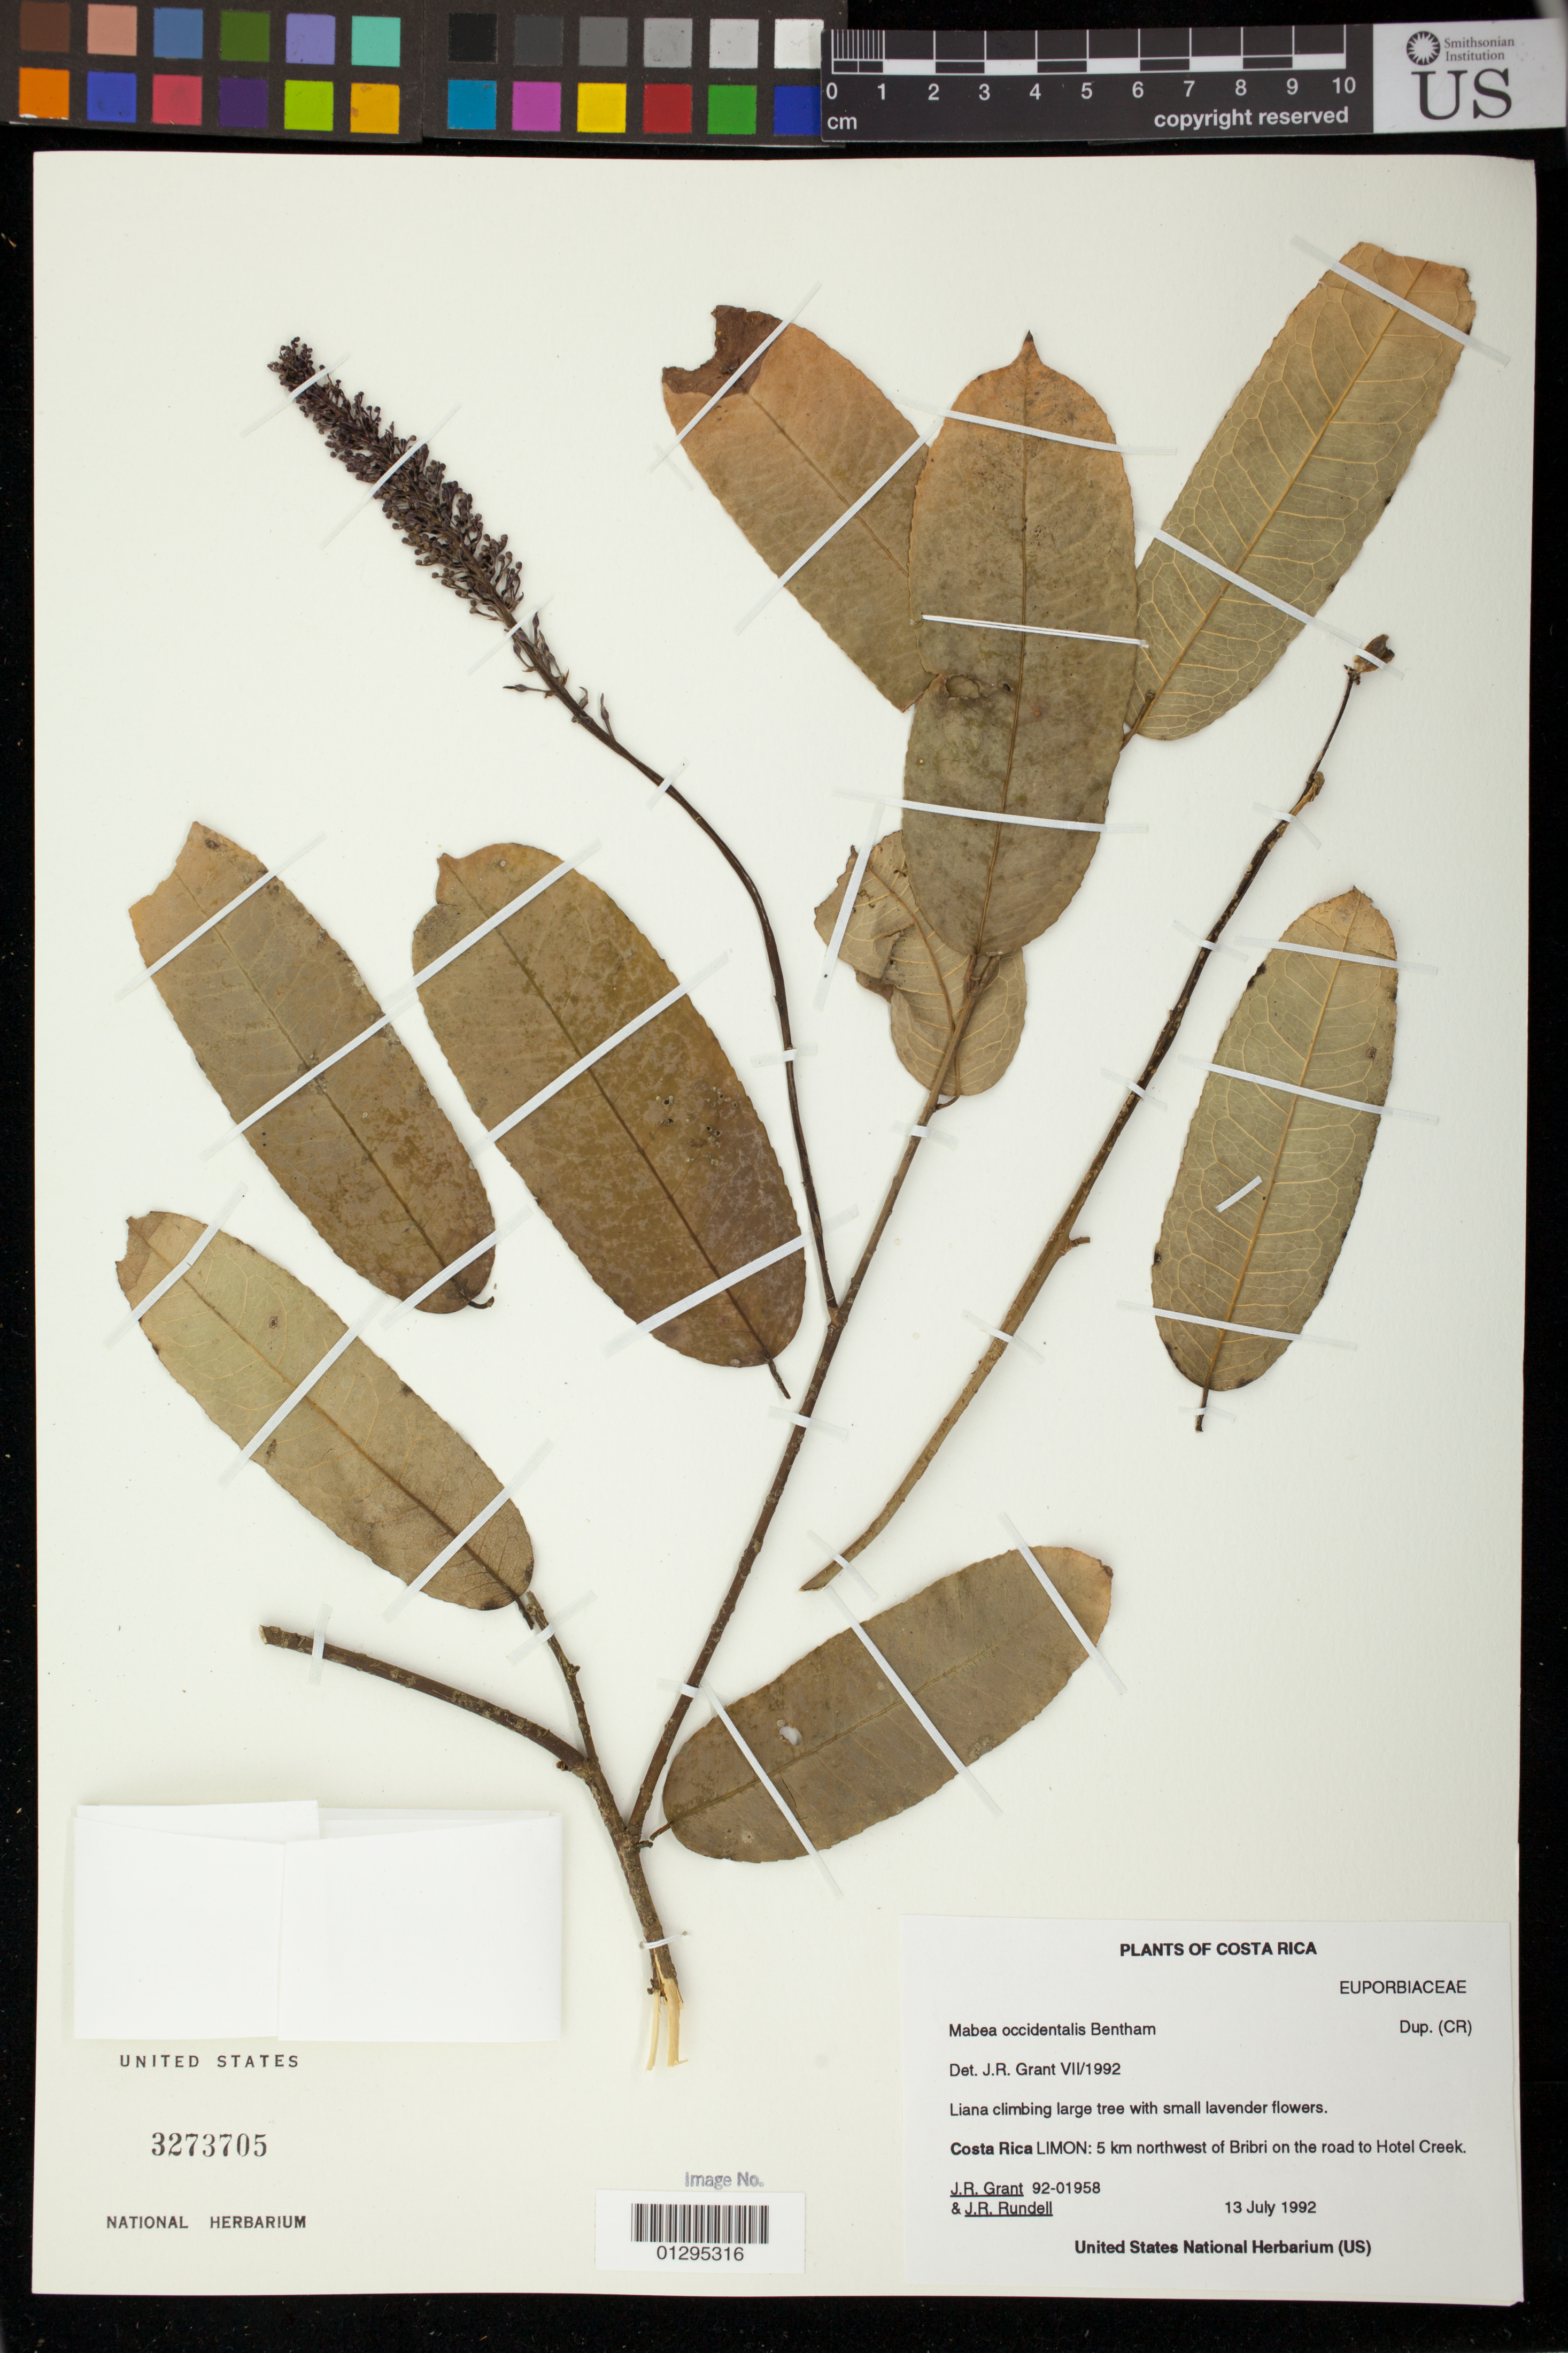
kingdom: Plantae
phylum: Tracheophyta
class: Magnoliopsida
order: Malpighiales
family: Euphorbiaceae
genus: Mabea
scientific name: Mabea occidentalis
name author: Benth.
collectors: J. R. Grant & J. R. Rundell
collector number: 92-01958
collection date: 1992-07-13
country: Costa Rica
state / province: Limón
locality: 5 km northwest of Bribri on the road to Hotel Creek.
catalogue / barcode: US 3273705